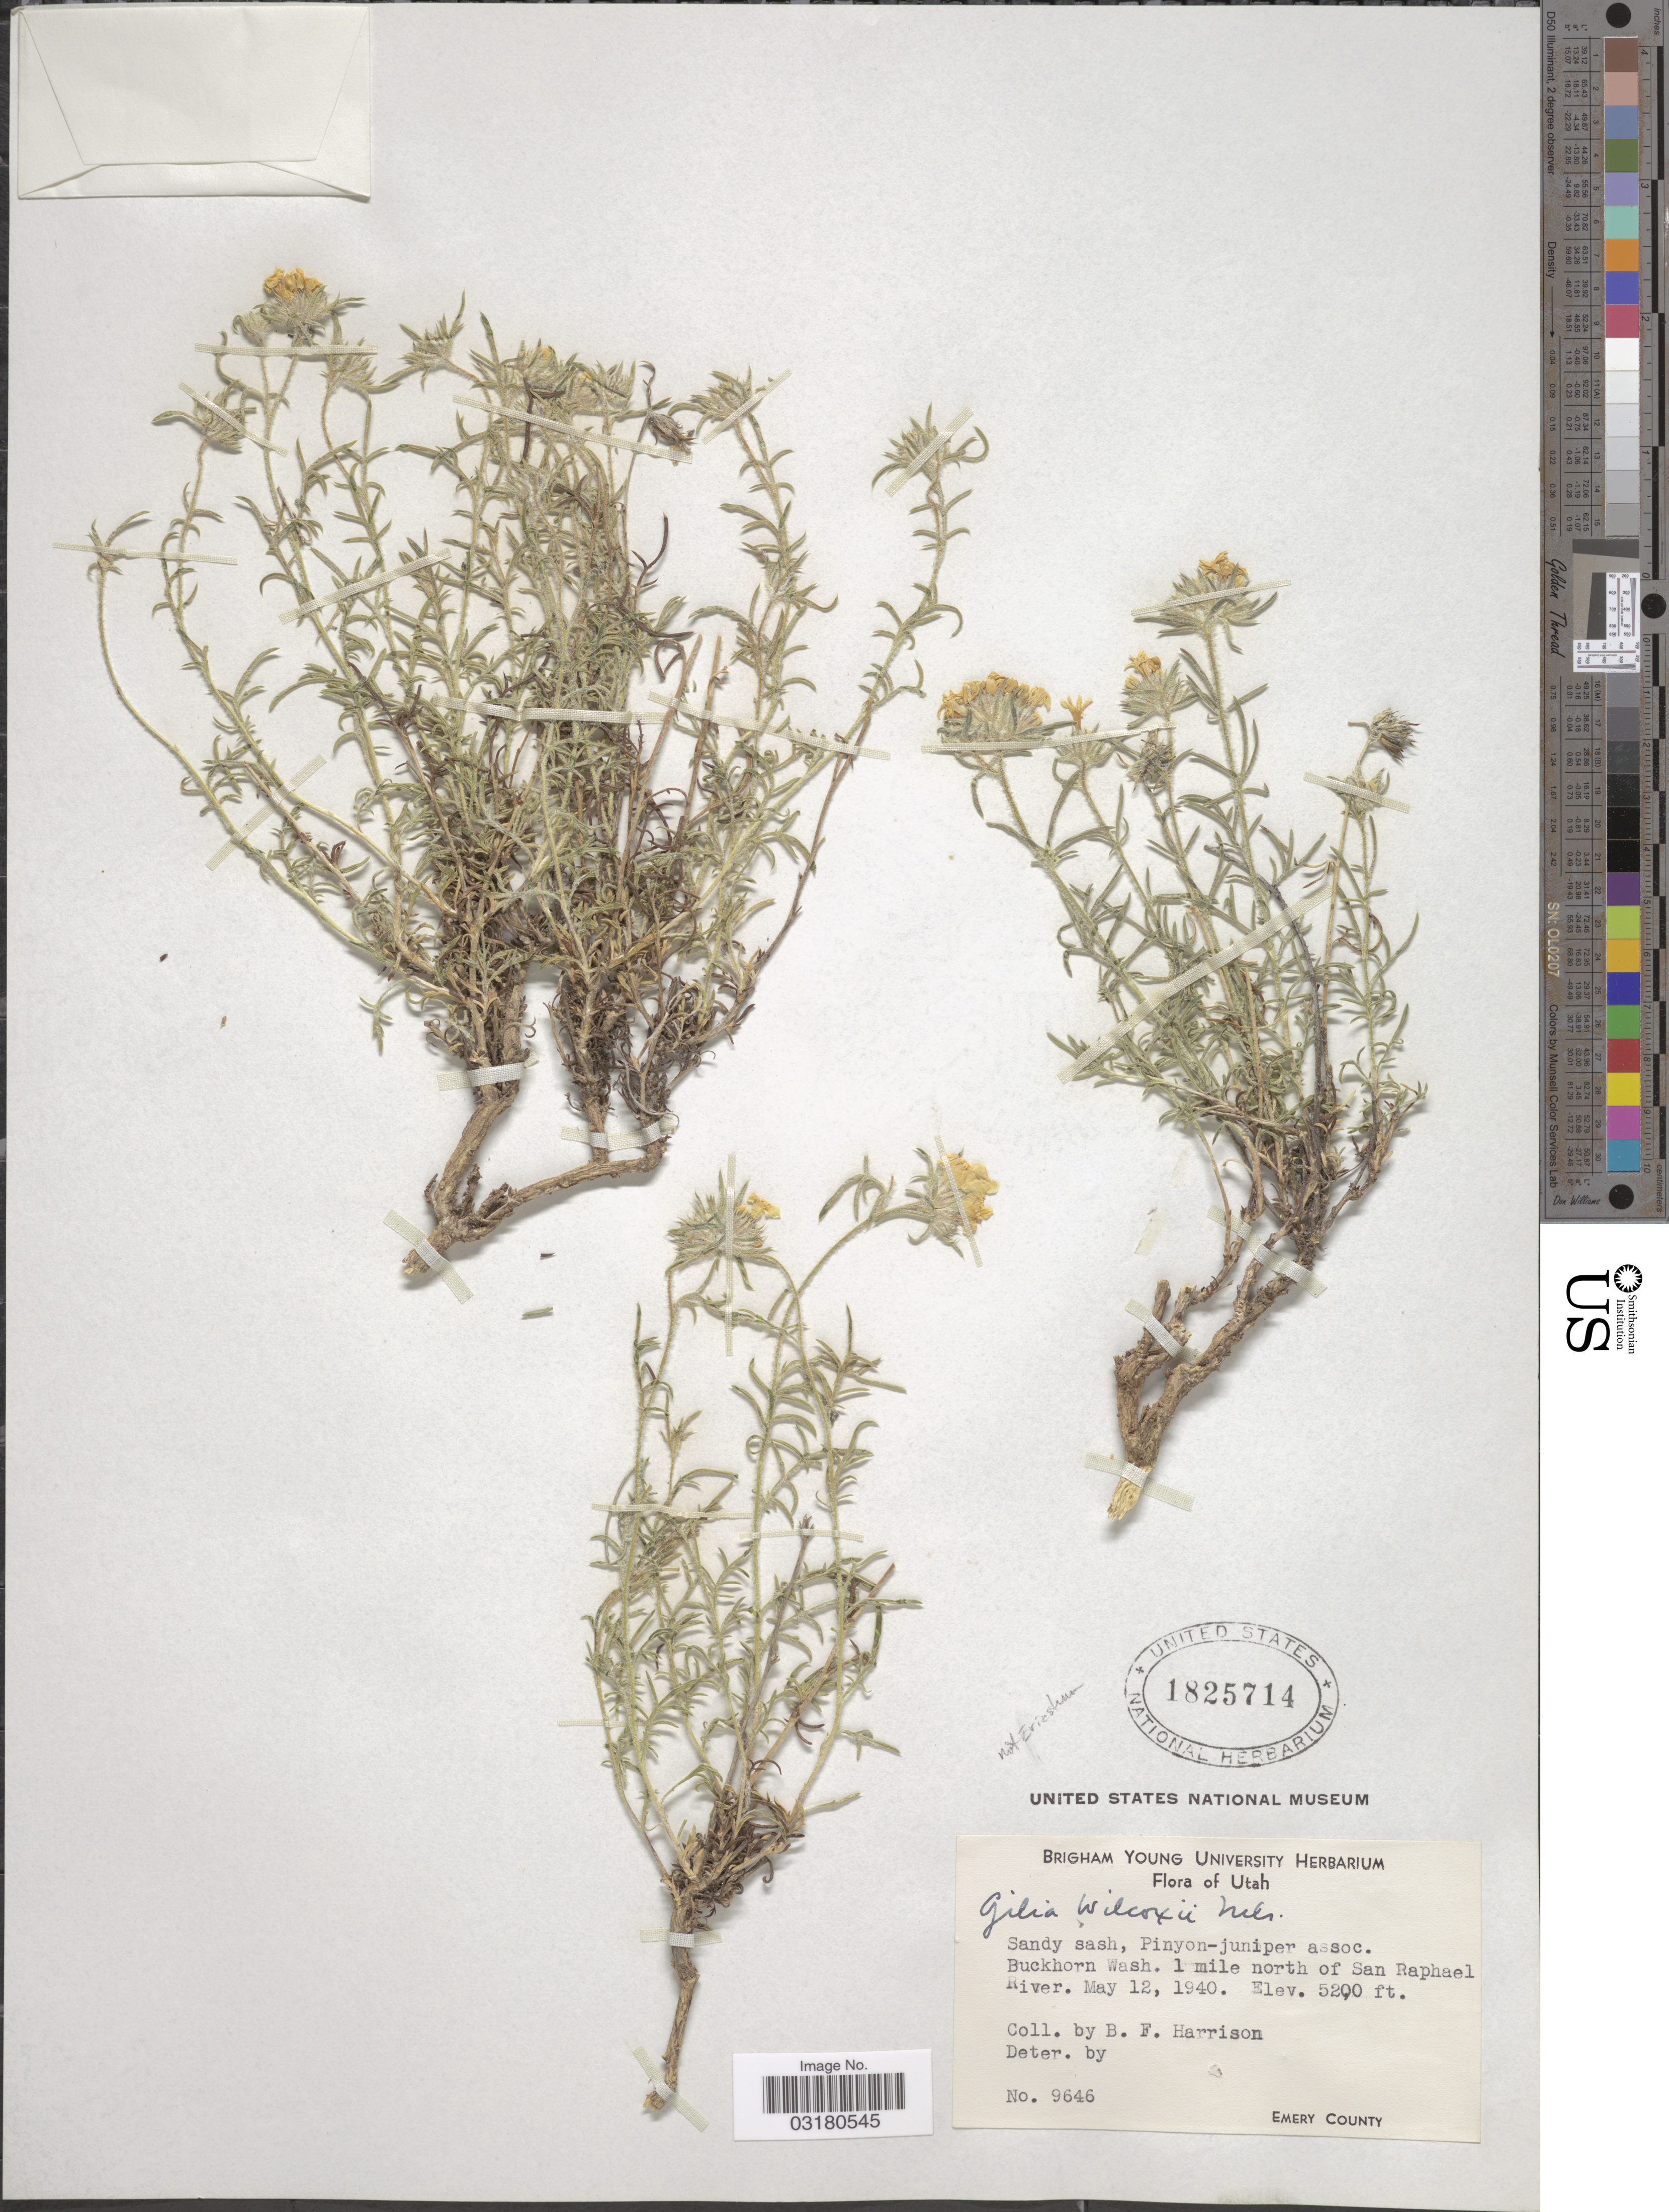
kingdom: Plantae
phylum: Tracheophyta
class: Magnoliopsida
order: Ericales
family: Polemoniaceae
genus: Eriastrum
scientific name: Eriastrum wilcoxii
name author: (A. Nelson) H. Mason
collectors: B. F. Harrison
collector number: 9646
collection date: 1940-05-12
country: United States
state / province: Utah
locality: Buckhorn Wash. 1 mile north of San Raphael River. Emery County.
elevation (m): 1585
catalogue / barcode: US 1825714